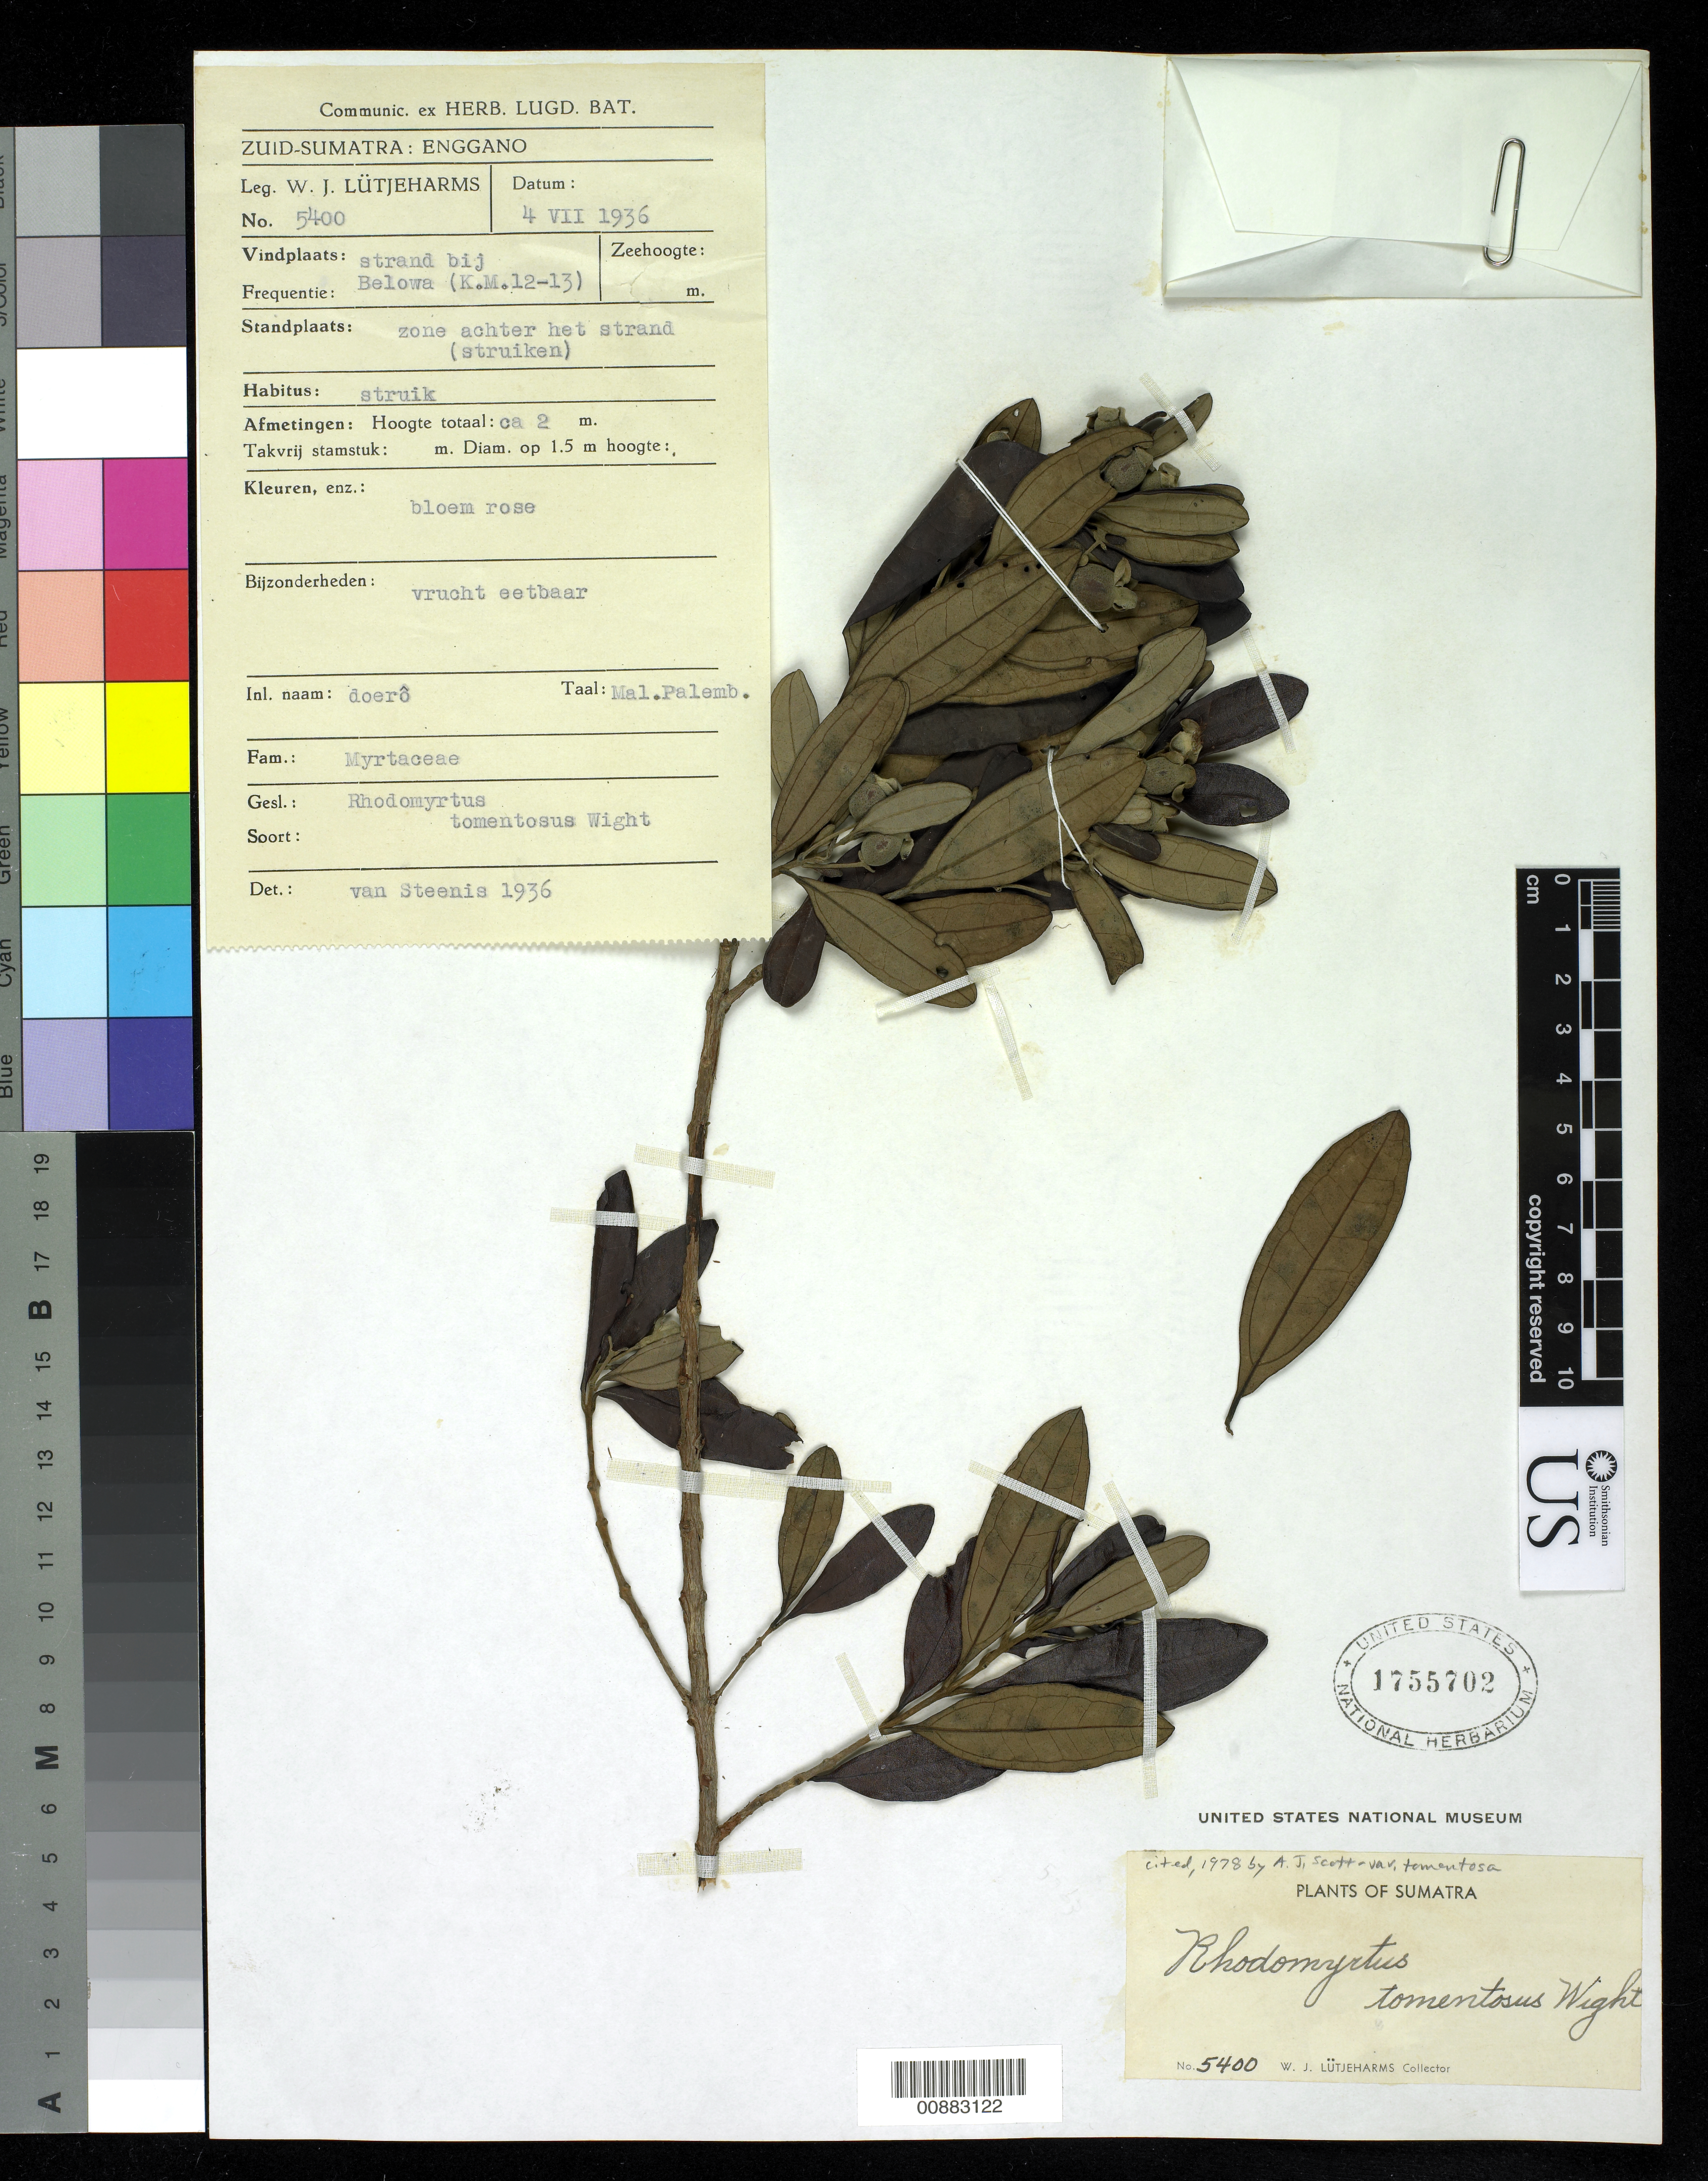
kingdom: Plantae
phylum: Tracheophyta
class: Magnoliopsida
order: Myrtales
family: Myrtaceae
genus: Rhodomyrtus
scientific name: Rhodomyrtus tomentosa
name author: (Aiton) Hassk.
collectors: W. Lütjeharms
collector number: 5400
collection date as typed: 04 Jul 1936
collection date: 1936-07-04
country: Indonesia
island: Sumatra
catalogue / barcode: US 1755702